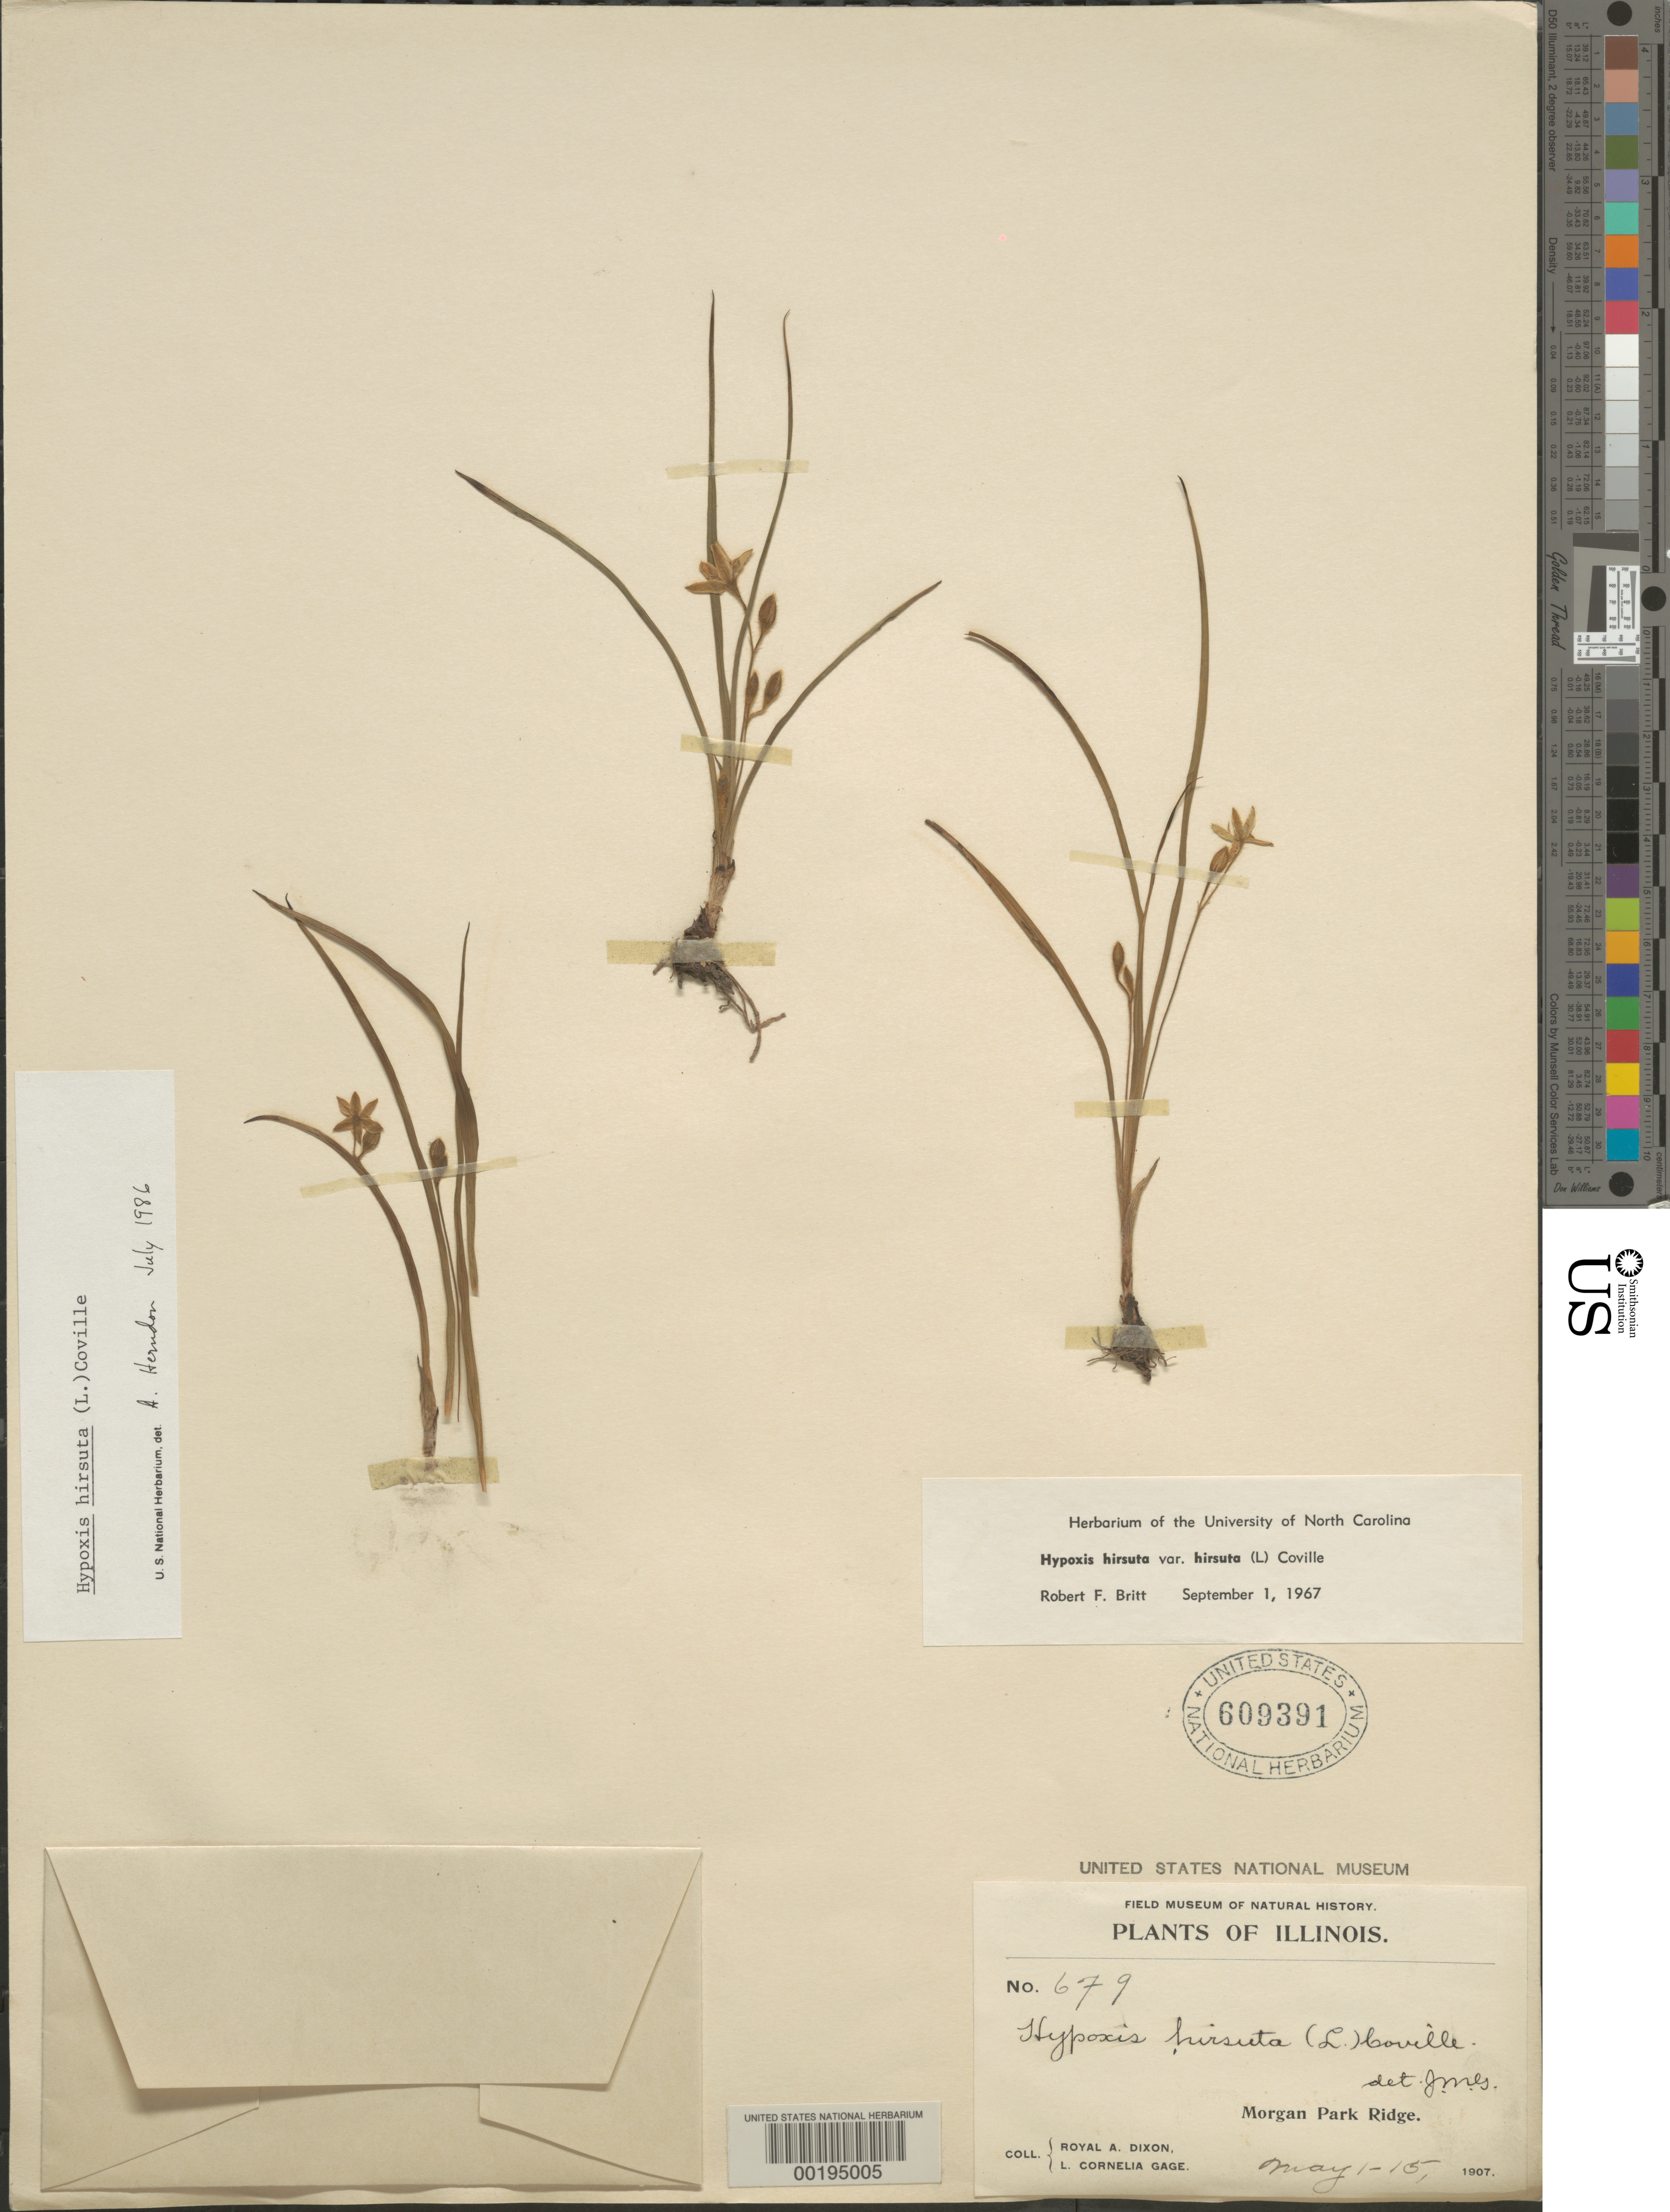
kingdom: Plantae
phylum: Tracheophyta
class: Liliopsida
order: Asparagales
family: Hypoxidaceae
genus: Hypoxis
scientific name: Hypoxis hirsuta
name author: (L.) Coville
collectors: R. A. Dixon & L. Gage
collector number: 679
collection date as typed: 01 May 1907 to 15 May 1907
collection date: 1907-05-01/1907-05-15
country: United States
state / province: Illinois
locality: Morgan park ridge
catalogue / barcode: US 609391